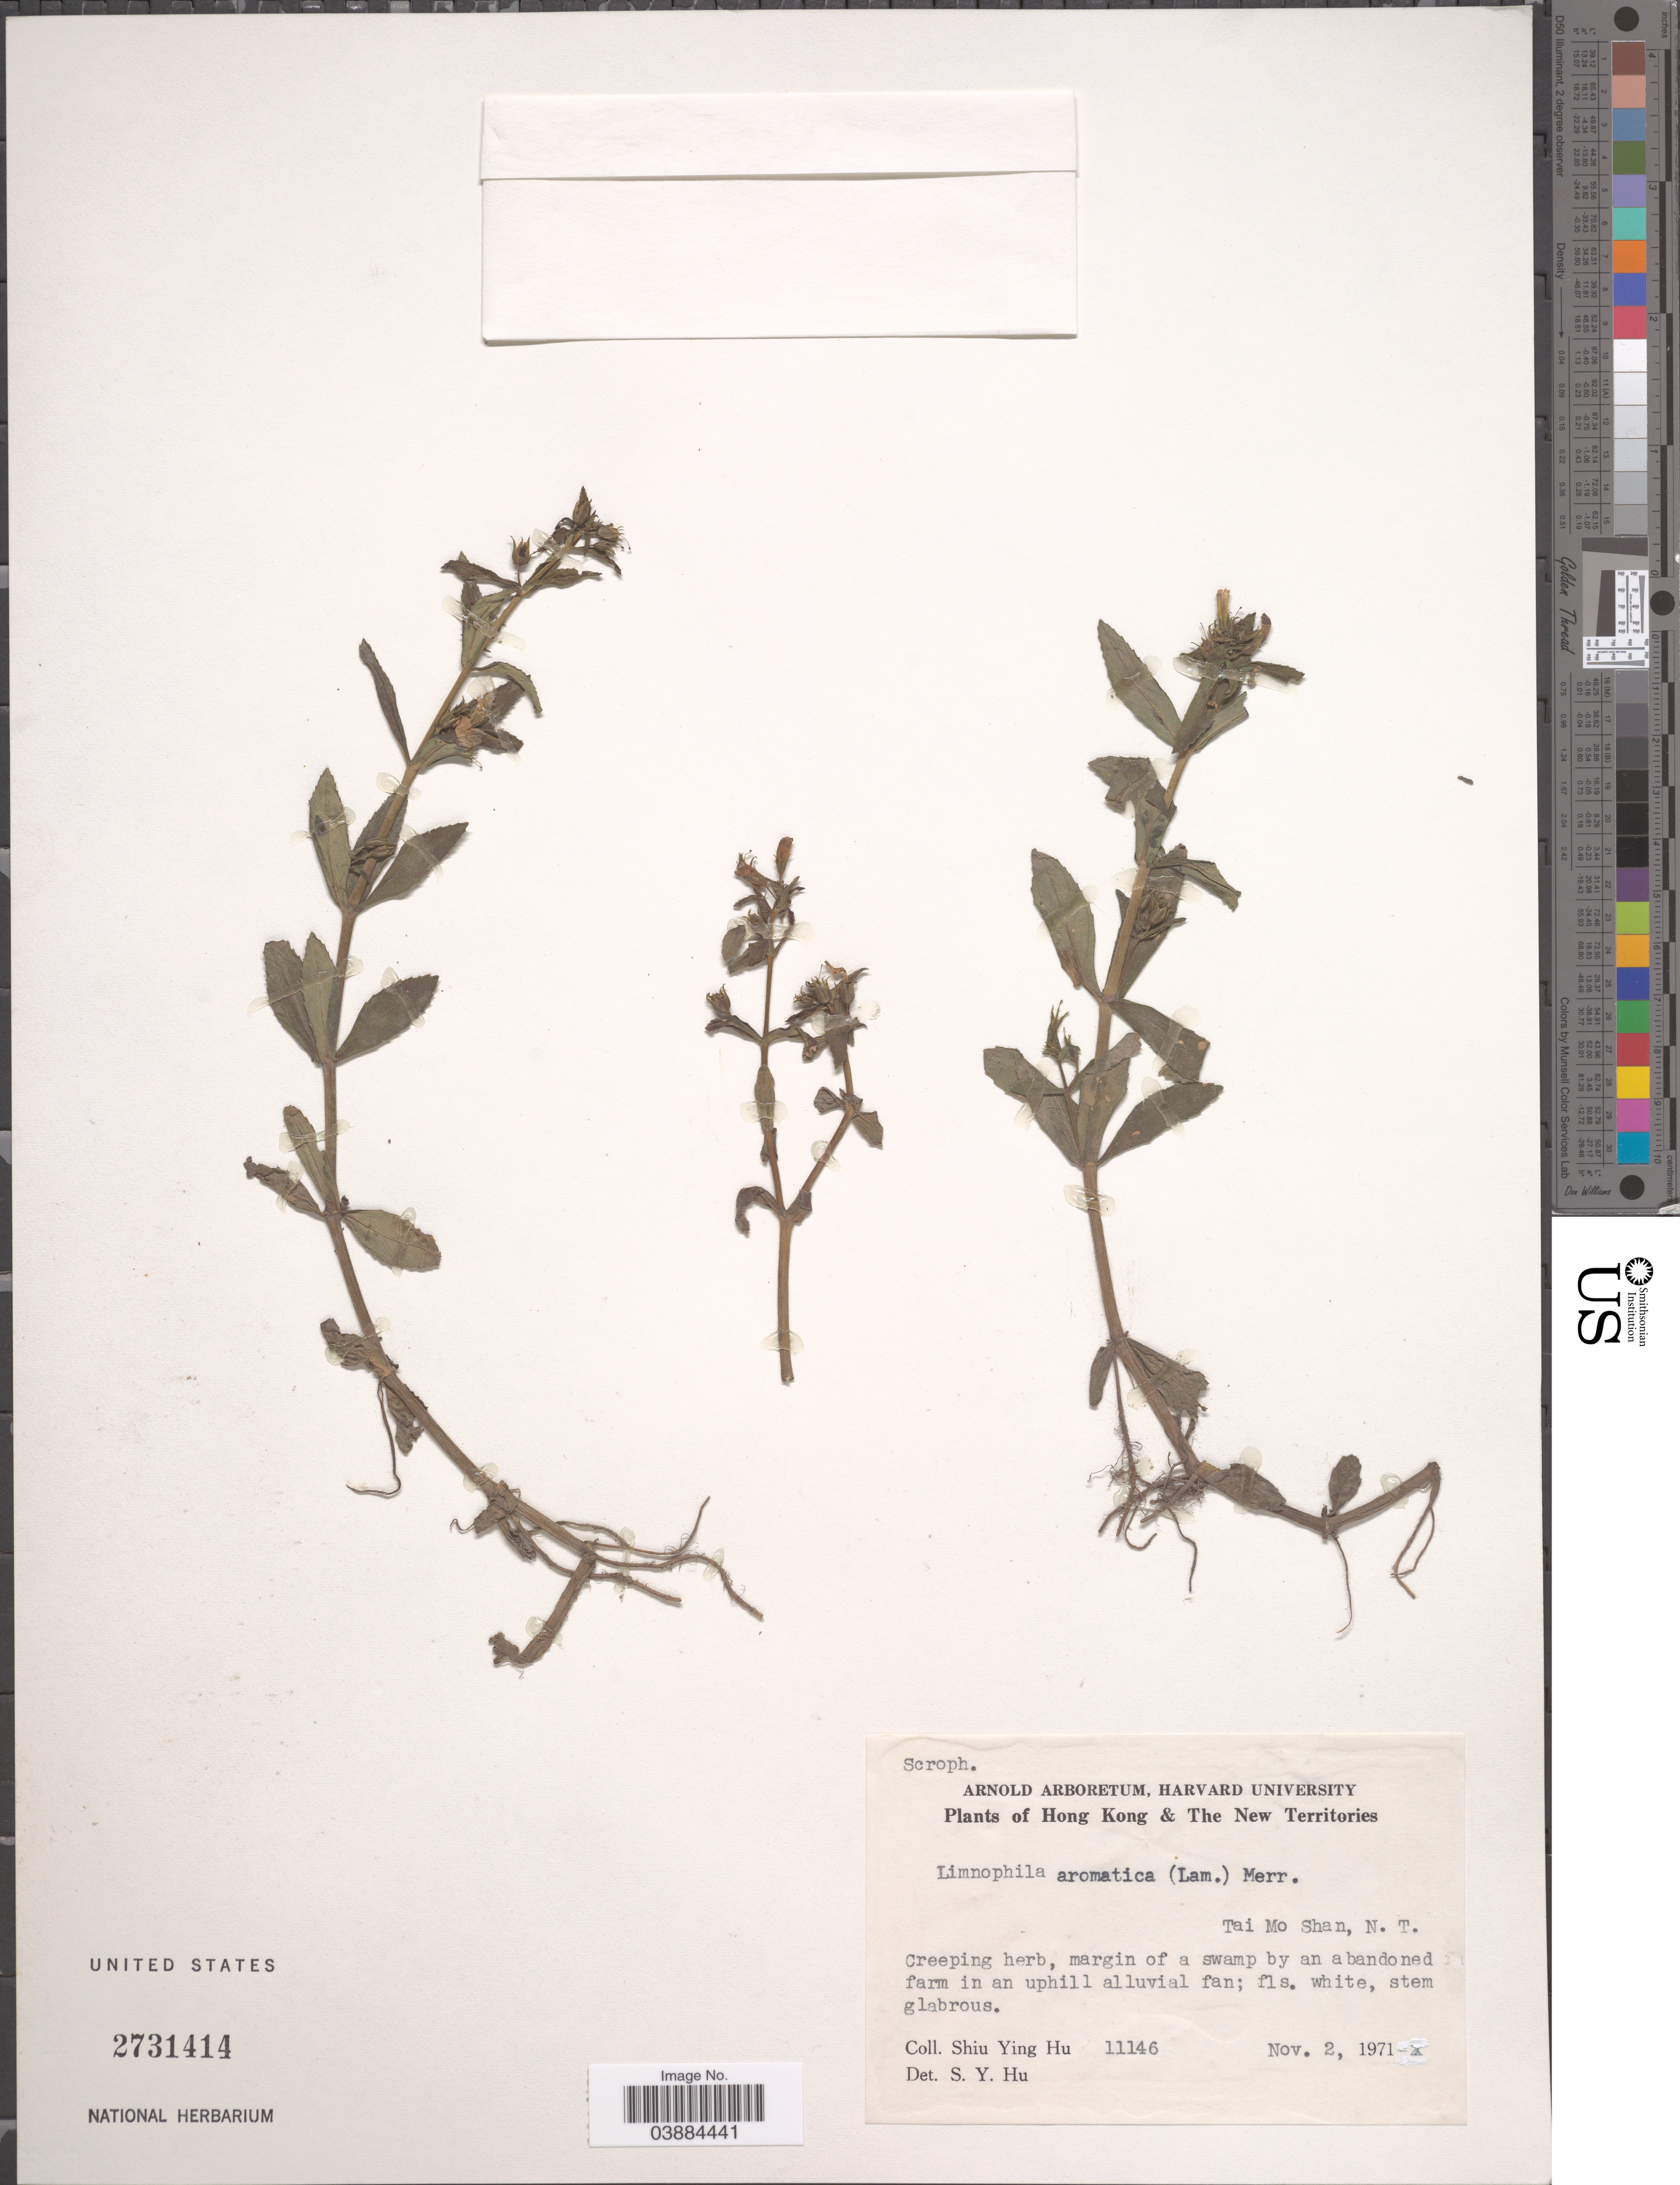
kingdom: Plantae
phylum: Tracheophyta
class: Magnoliopsida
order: Lamiales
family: Plantaginaceae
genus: Limnophila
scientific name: Limnophila aromatica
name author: (Lam.) Merr.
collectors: S. Y. Hu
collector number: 11146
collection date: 1971-11-02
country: China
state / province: Hong Kong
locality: Hong Kong & The New Territories. Tai Mo Shan, N.T.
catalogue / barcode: US 2731414